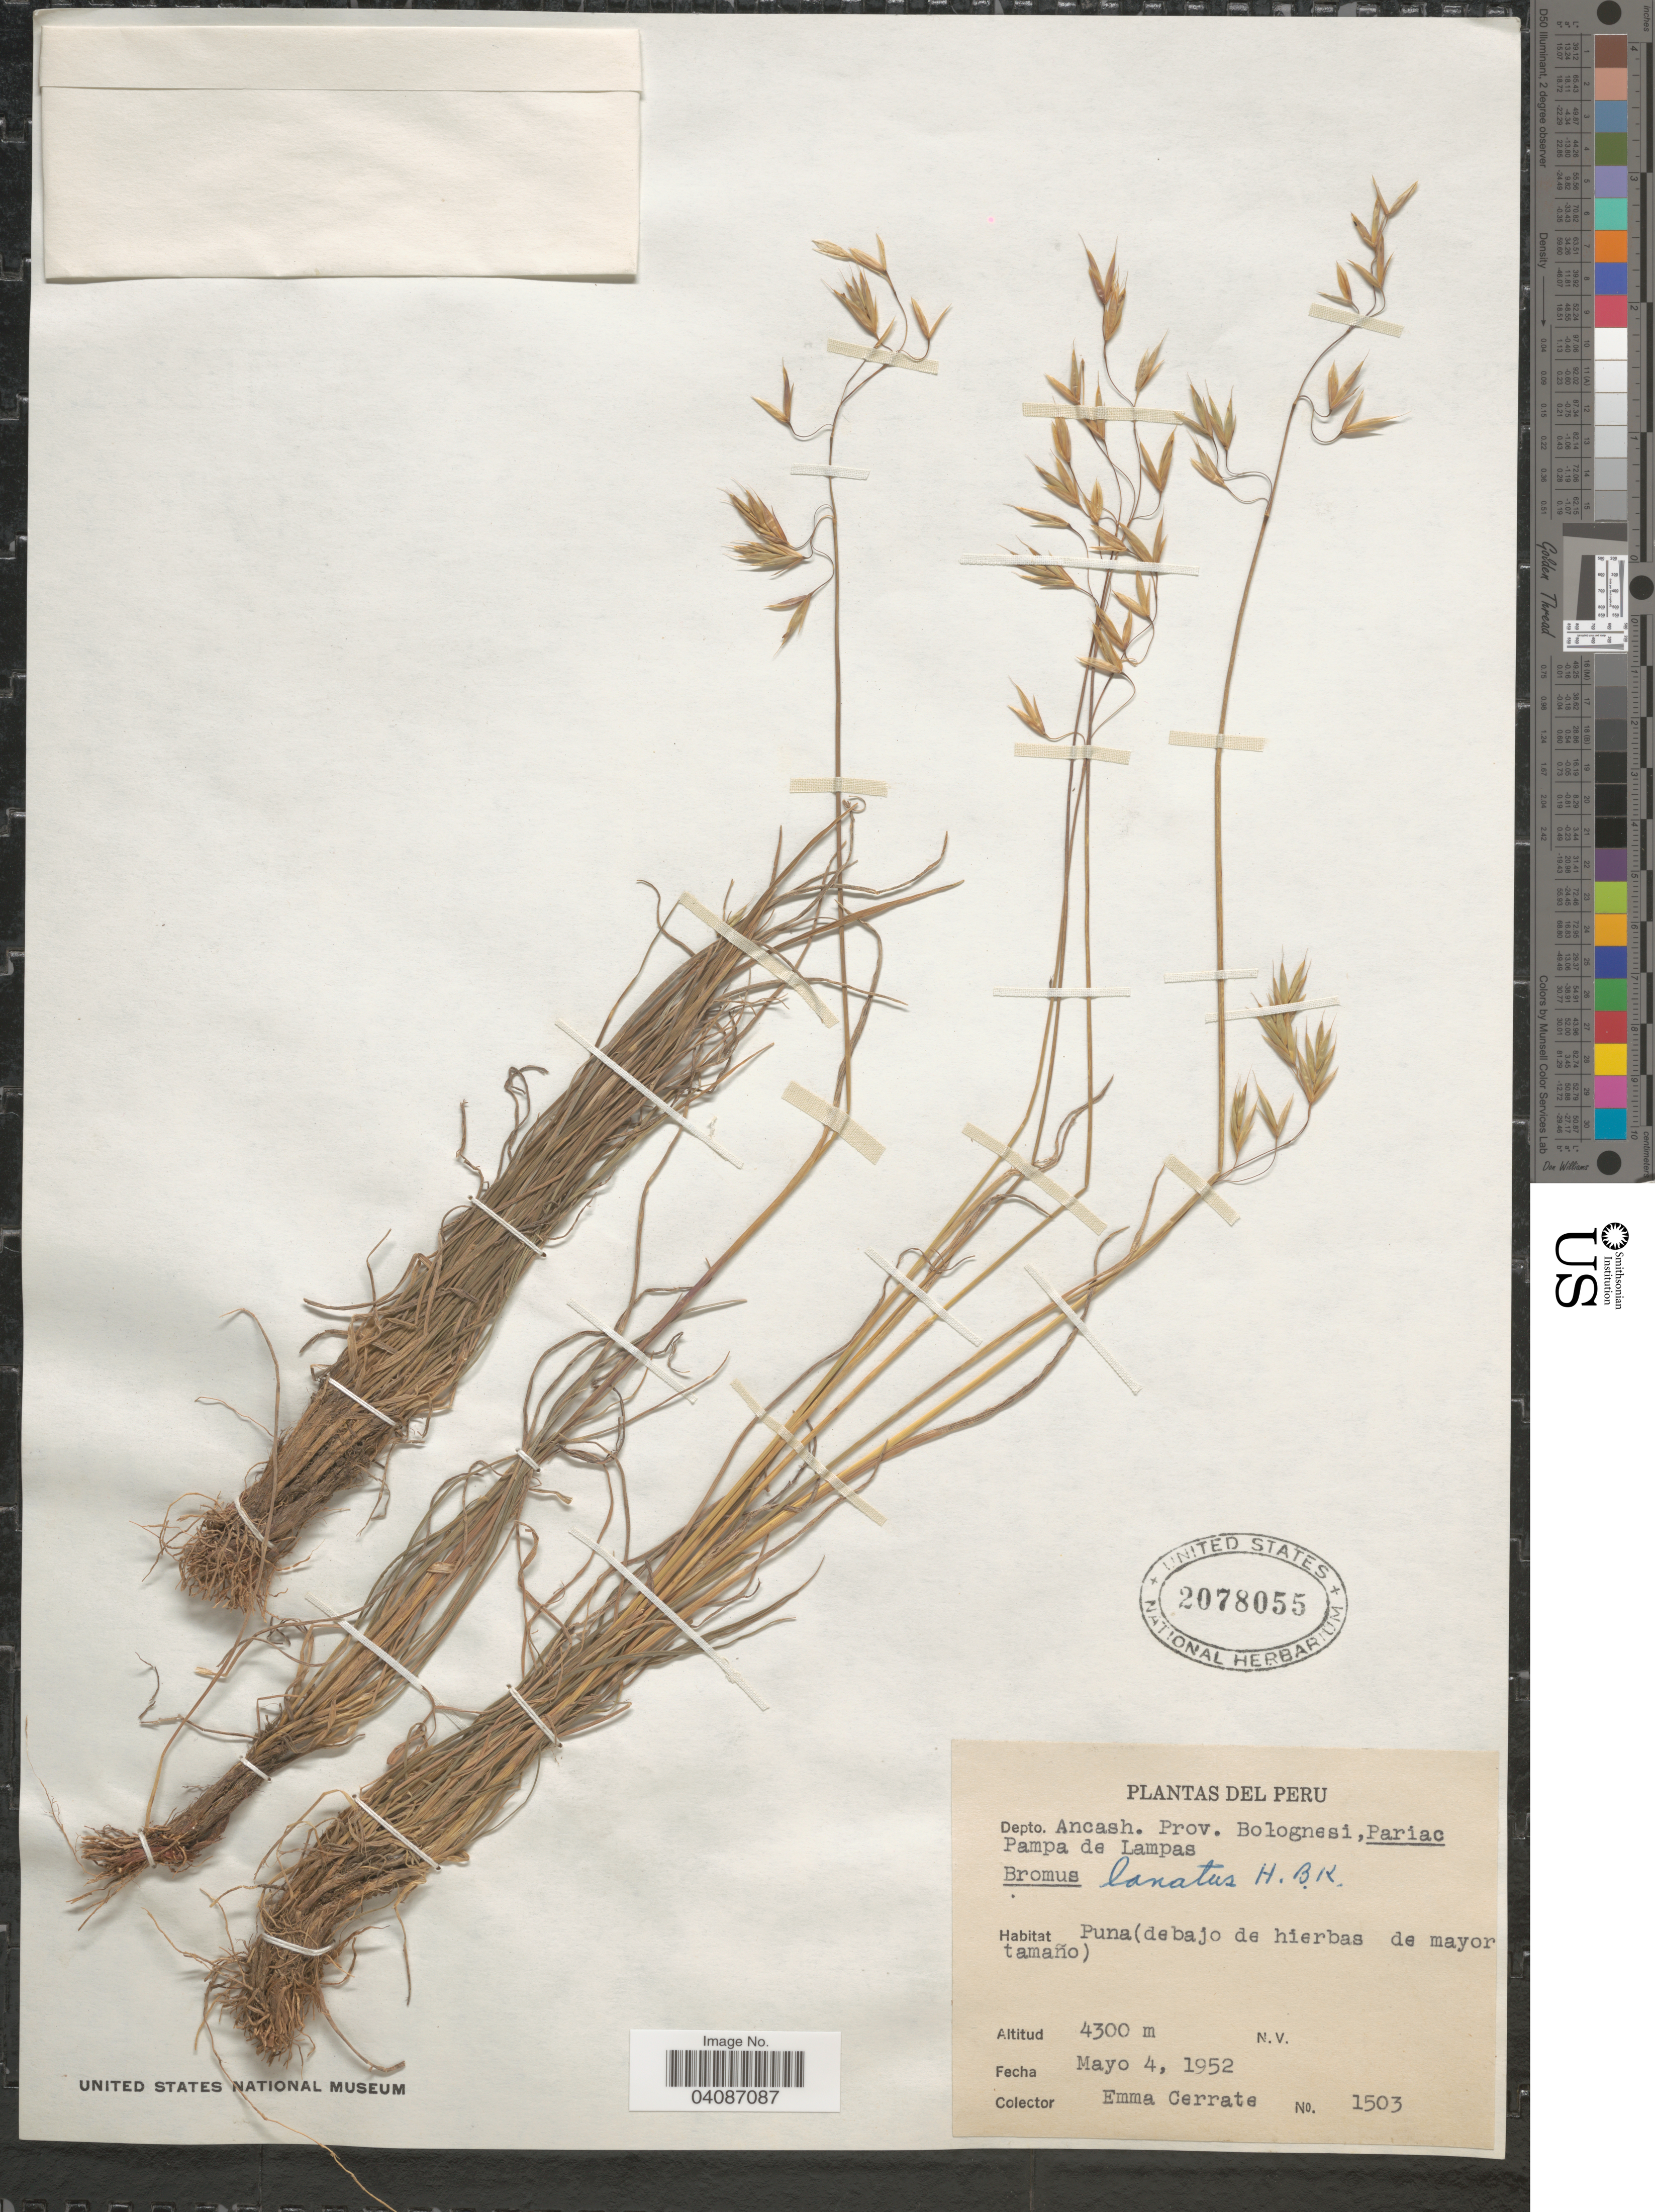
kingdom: Plantae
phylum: Tracheophyta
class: Liliopsida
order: Poales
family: Poaceae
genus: Bromus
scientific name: Bromus lanatus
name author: Kunth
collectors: E. Cerrate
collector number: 1503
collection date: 1952-05-04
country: Peru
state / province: Ancash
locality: Depto. Ancash. Prov. Bolognesi, Pariac. Pampa de Lampas.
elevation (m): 4300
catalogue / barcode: US 2078055